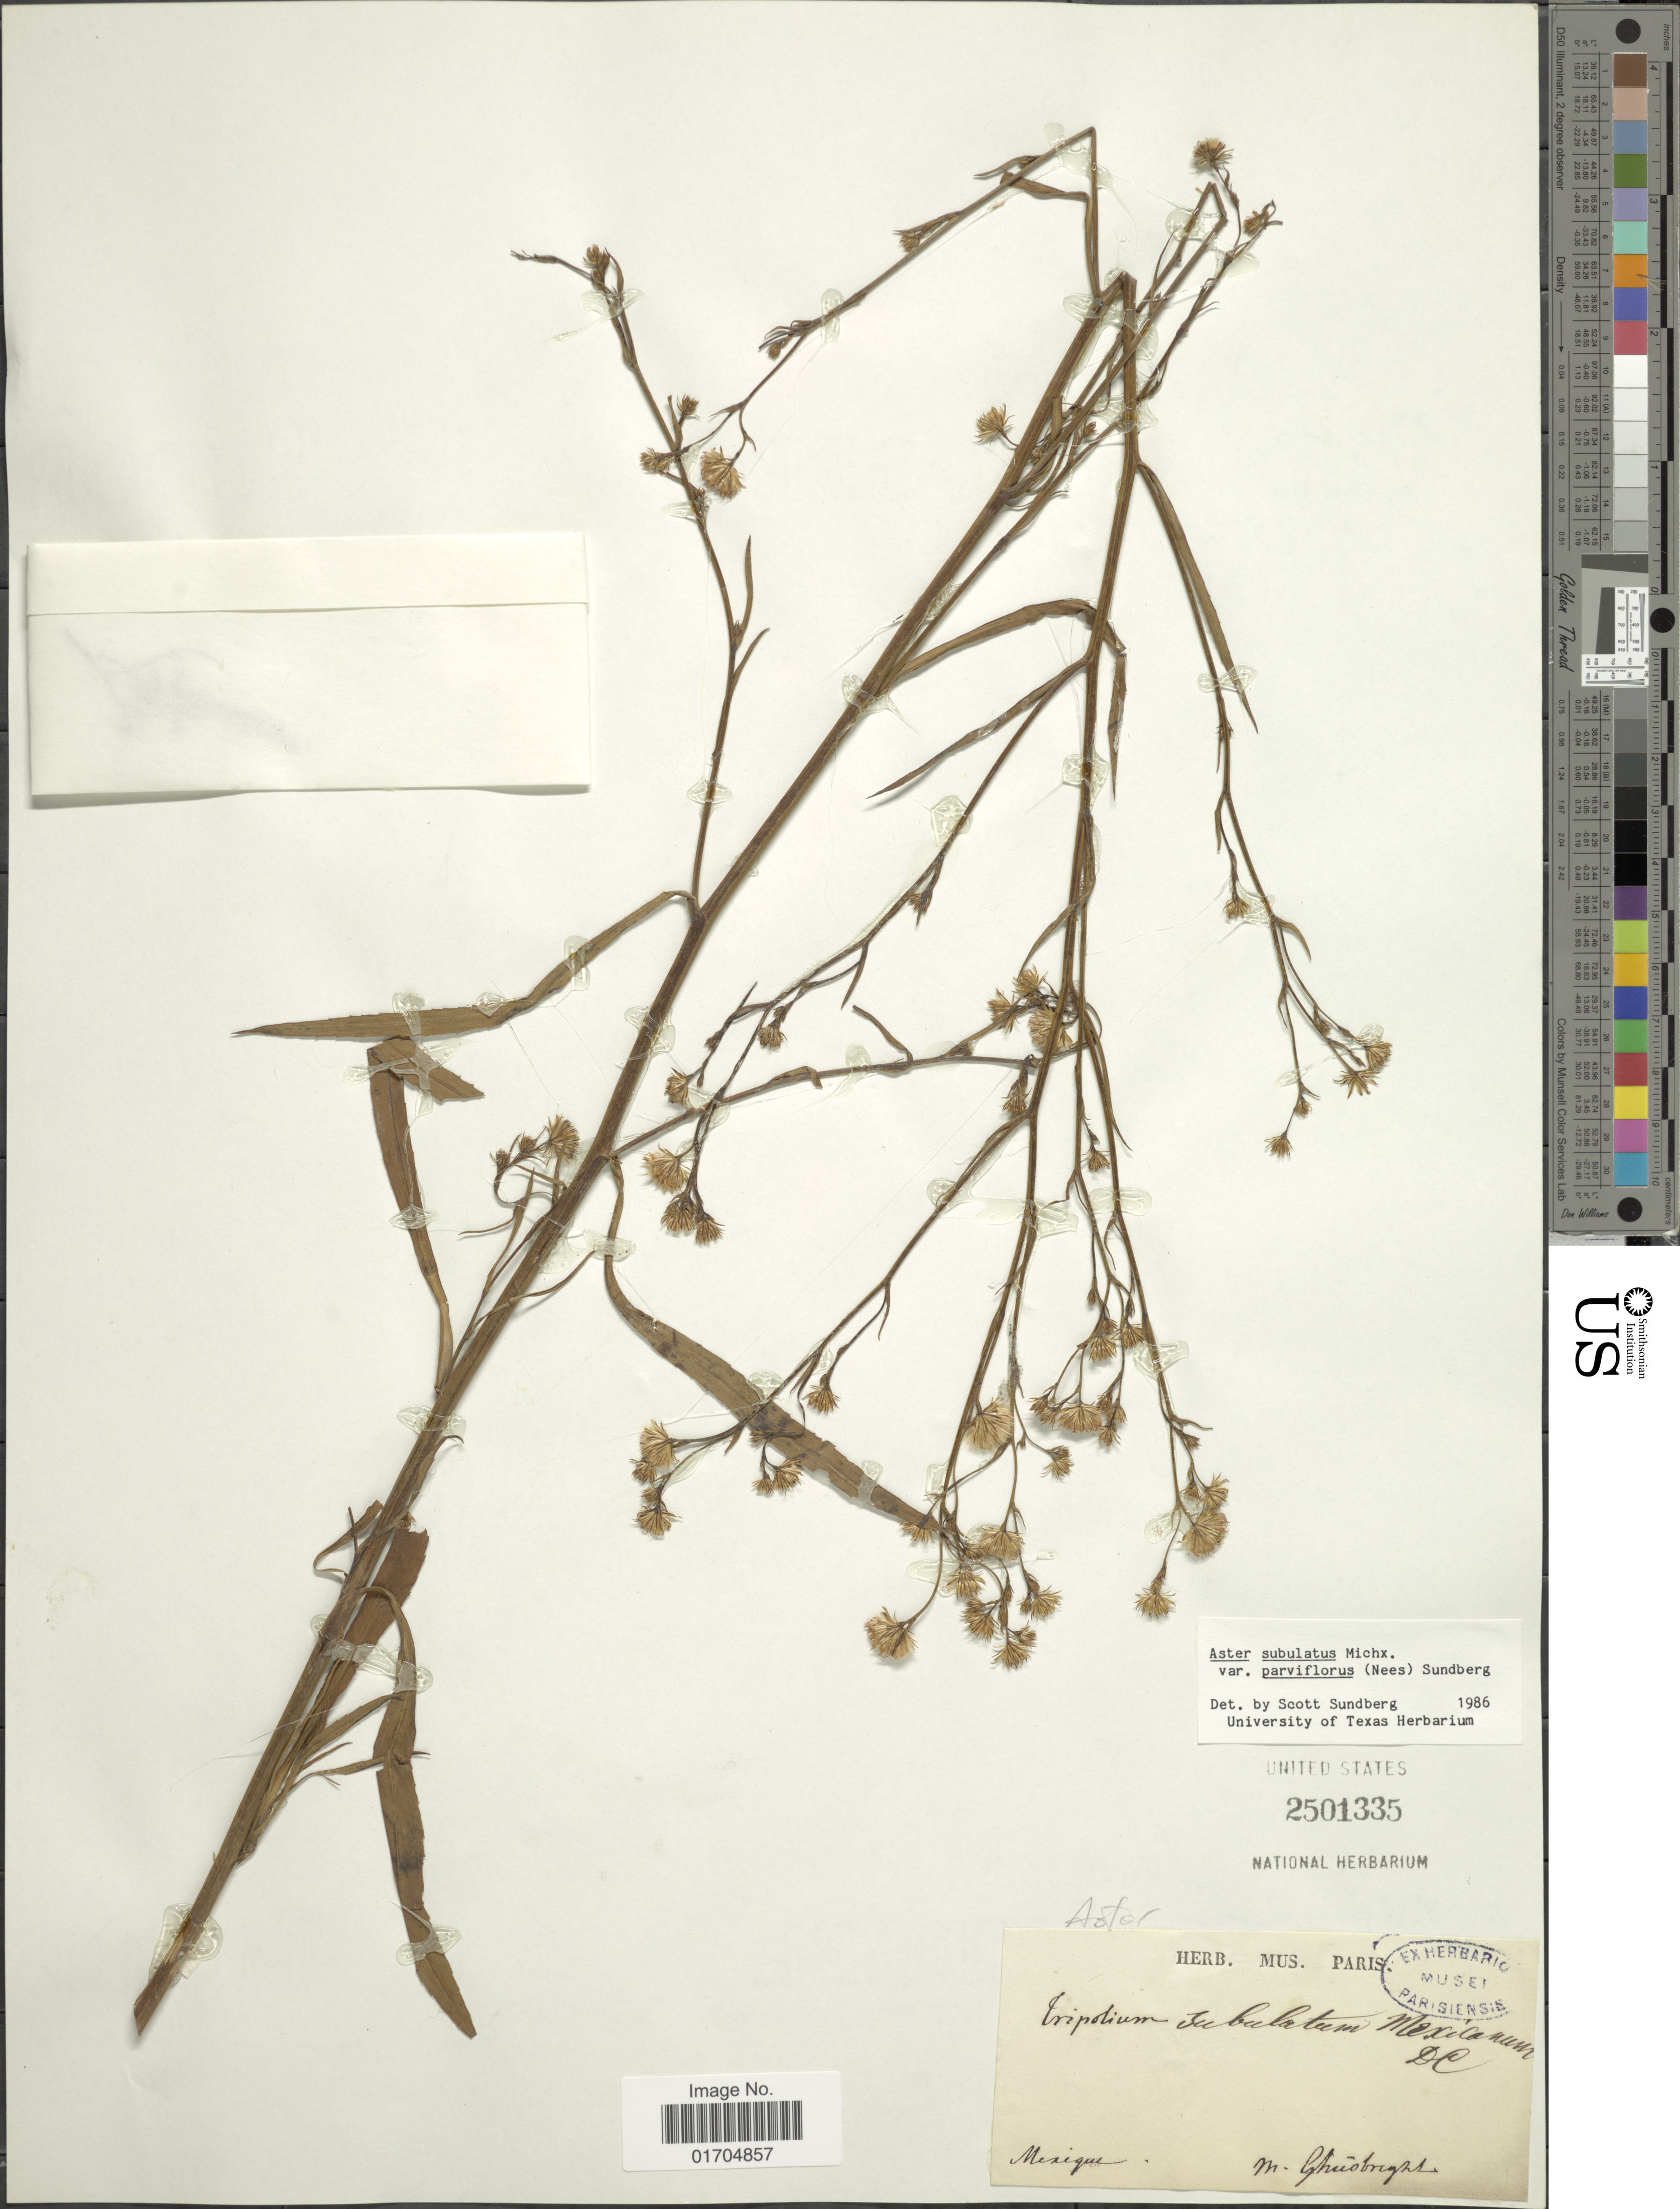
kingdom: Plantae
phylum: Tracheophyta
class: Magnoliopsida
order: Asterales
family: Asteraceae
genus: Symphyotrichum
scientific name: Symphyotrichum subulatum var. parviflorum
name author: (Nees) S.D. Sundb.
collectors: A. B. Ghiesbreght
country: Mexico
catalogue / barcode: US 2501335